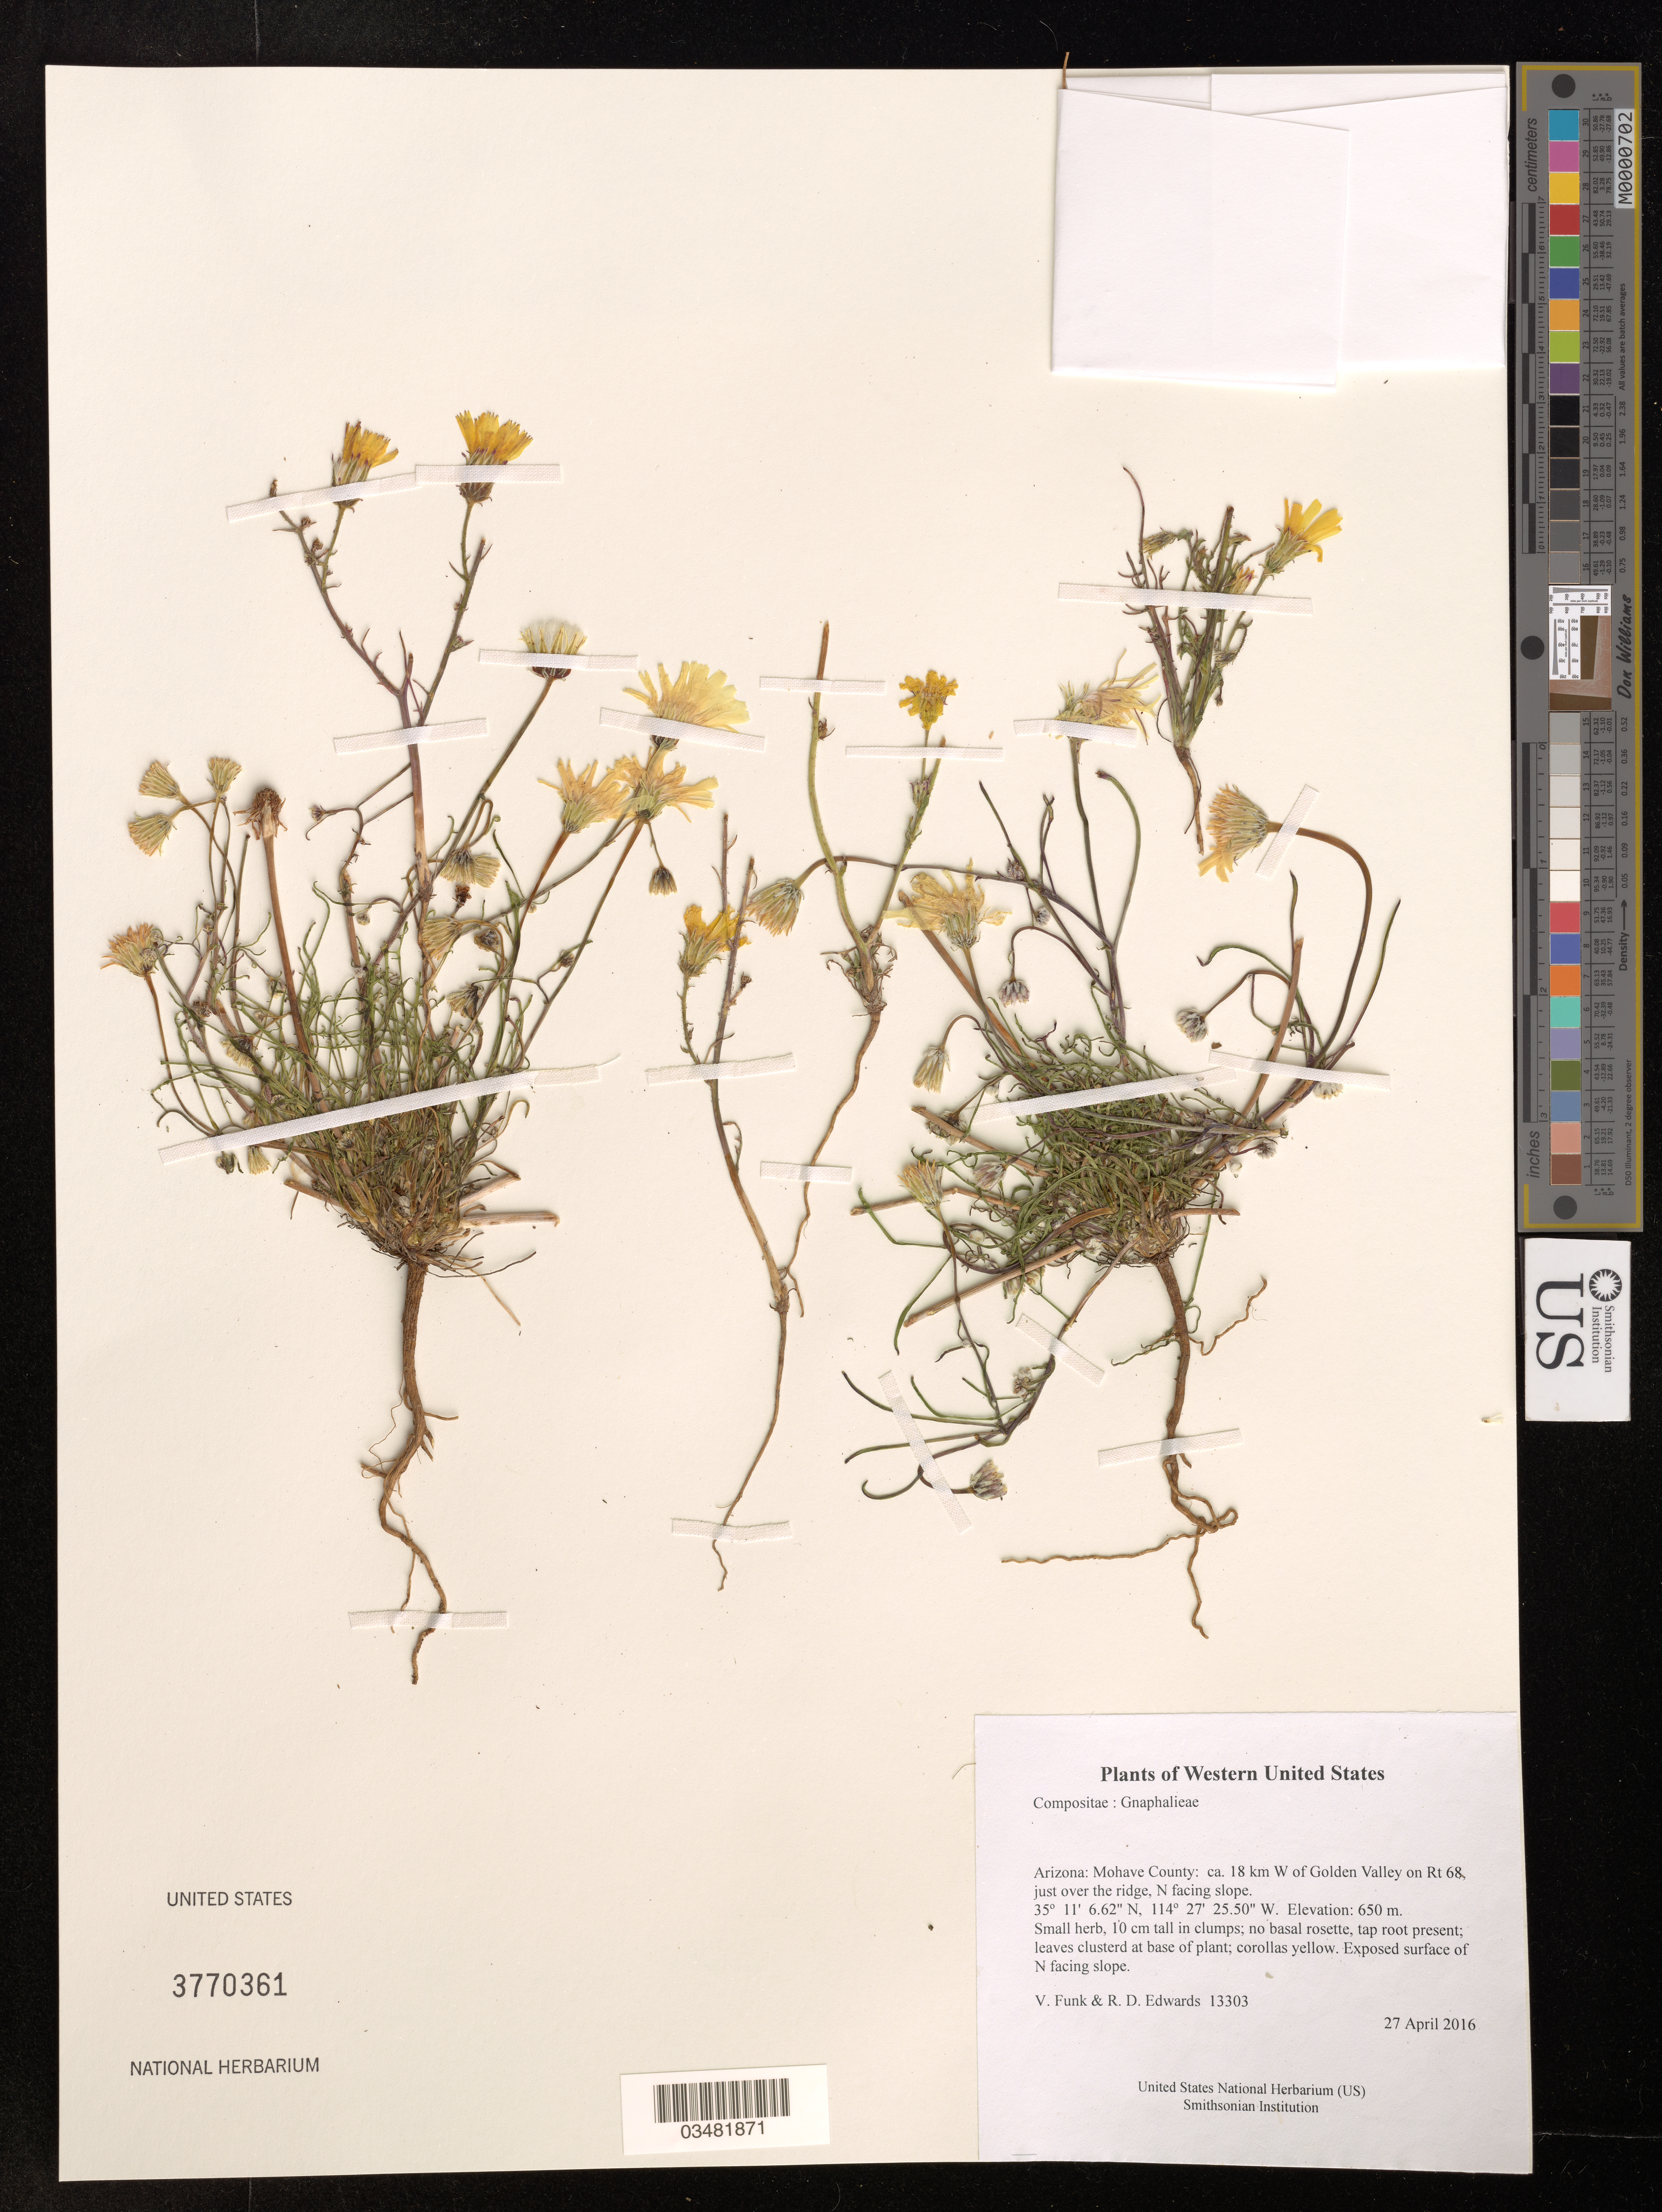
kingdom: Plantae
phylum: Tracheophyta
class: Magnoliopsida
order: Asterales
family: Asteraceae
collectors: R.D. Edwards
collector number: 13303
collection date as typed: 27 April 2016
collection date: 2016-04-27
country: United States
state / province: Arizona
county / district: Mohave County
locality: ca. 18 km W of Golden Valley on Rt 68, just over the ridge, N facing slope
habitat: Exposed surface of N facing slope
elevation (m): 650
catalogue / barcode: US 3770361